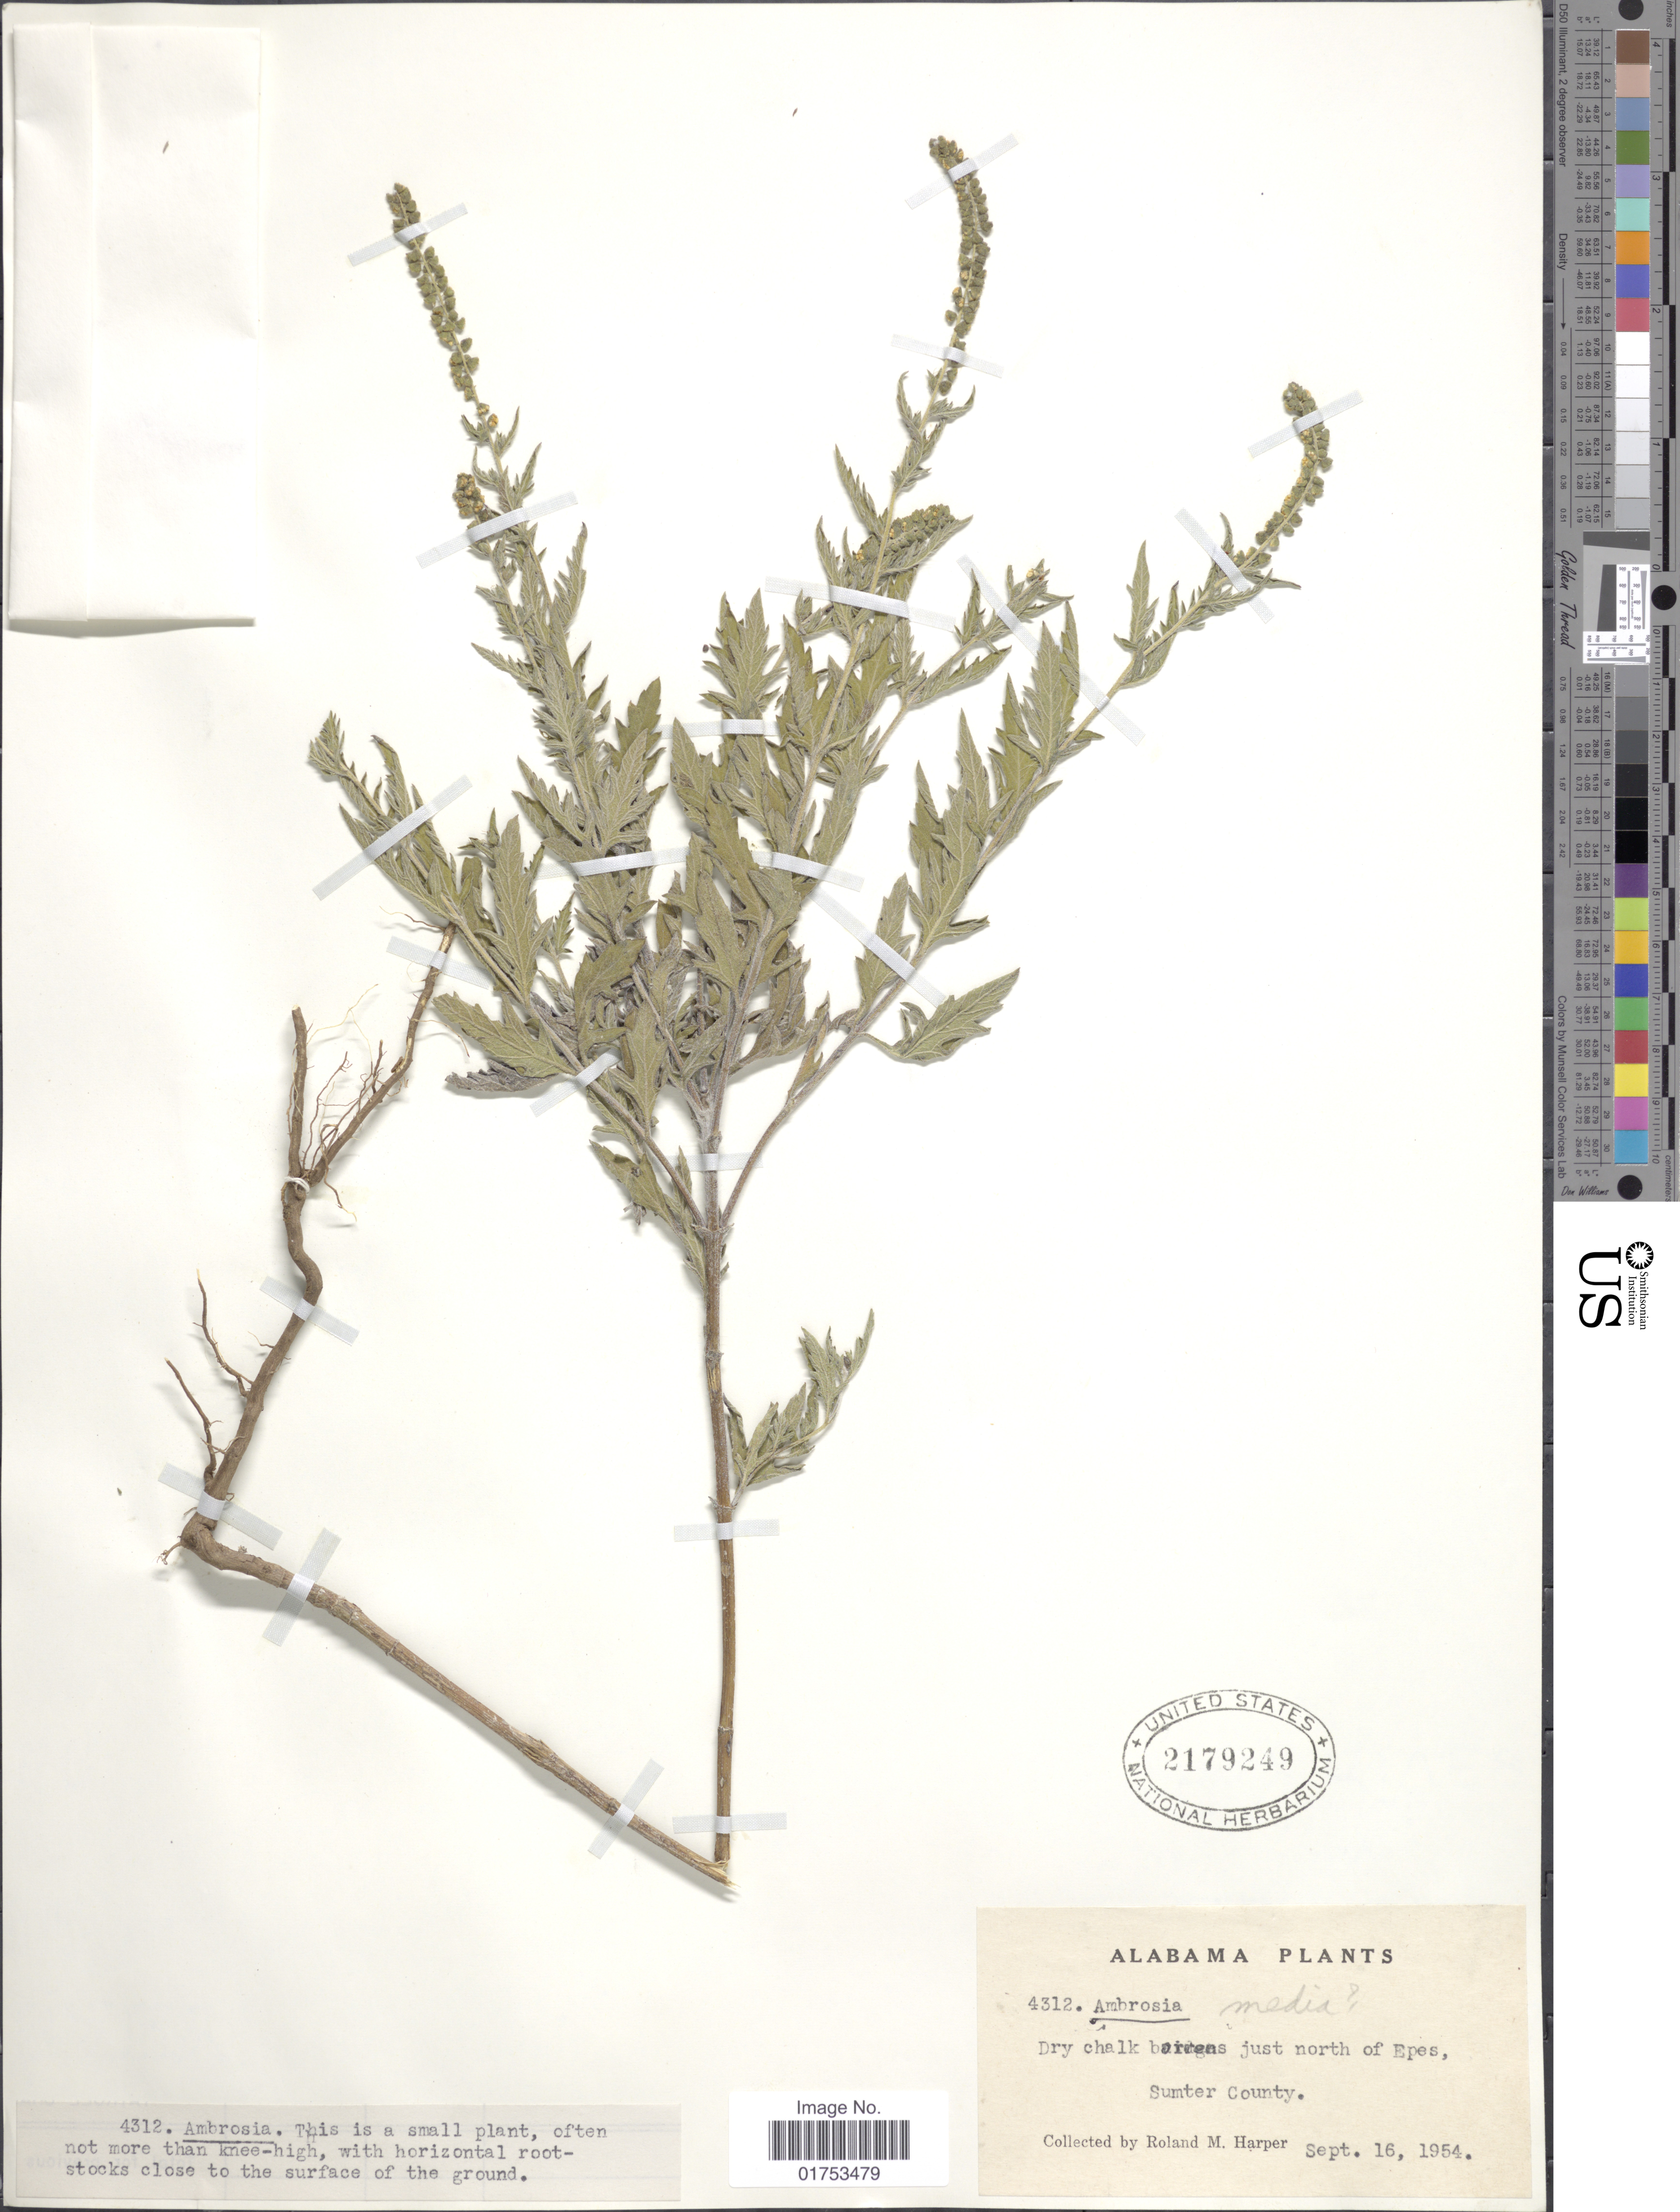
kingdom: Plantae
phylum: Tracheophyta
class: Magnoliopsida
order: Asterales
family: Asteraceae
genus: Ambrosia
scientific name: Ambrosia media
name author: Rydb.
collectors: R. M. Harper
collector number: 4312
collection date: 1954-09-16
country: United States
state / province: Alabama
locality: Sumter County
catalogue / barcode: US 2179249